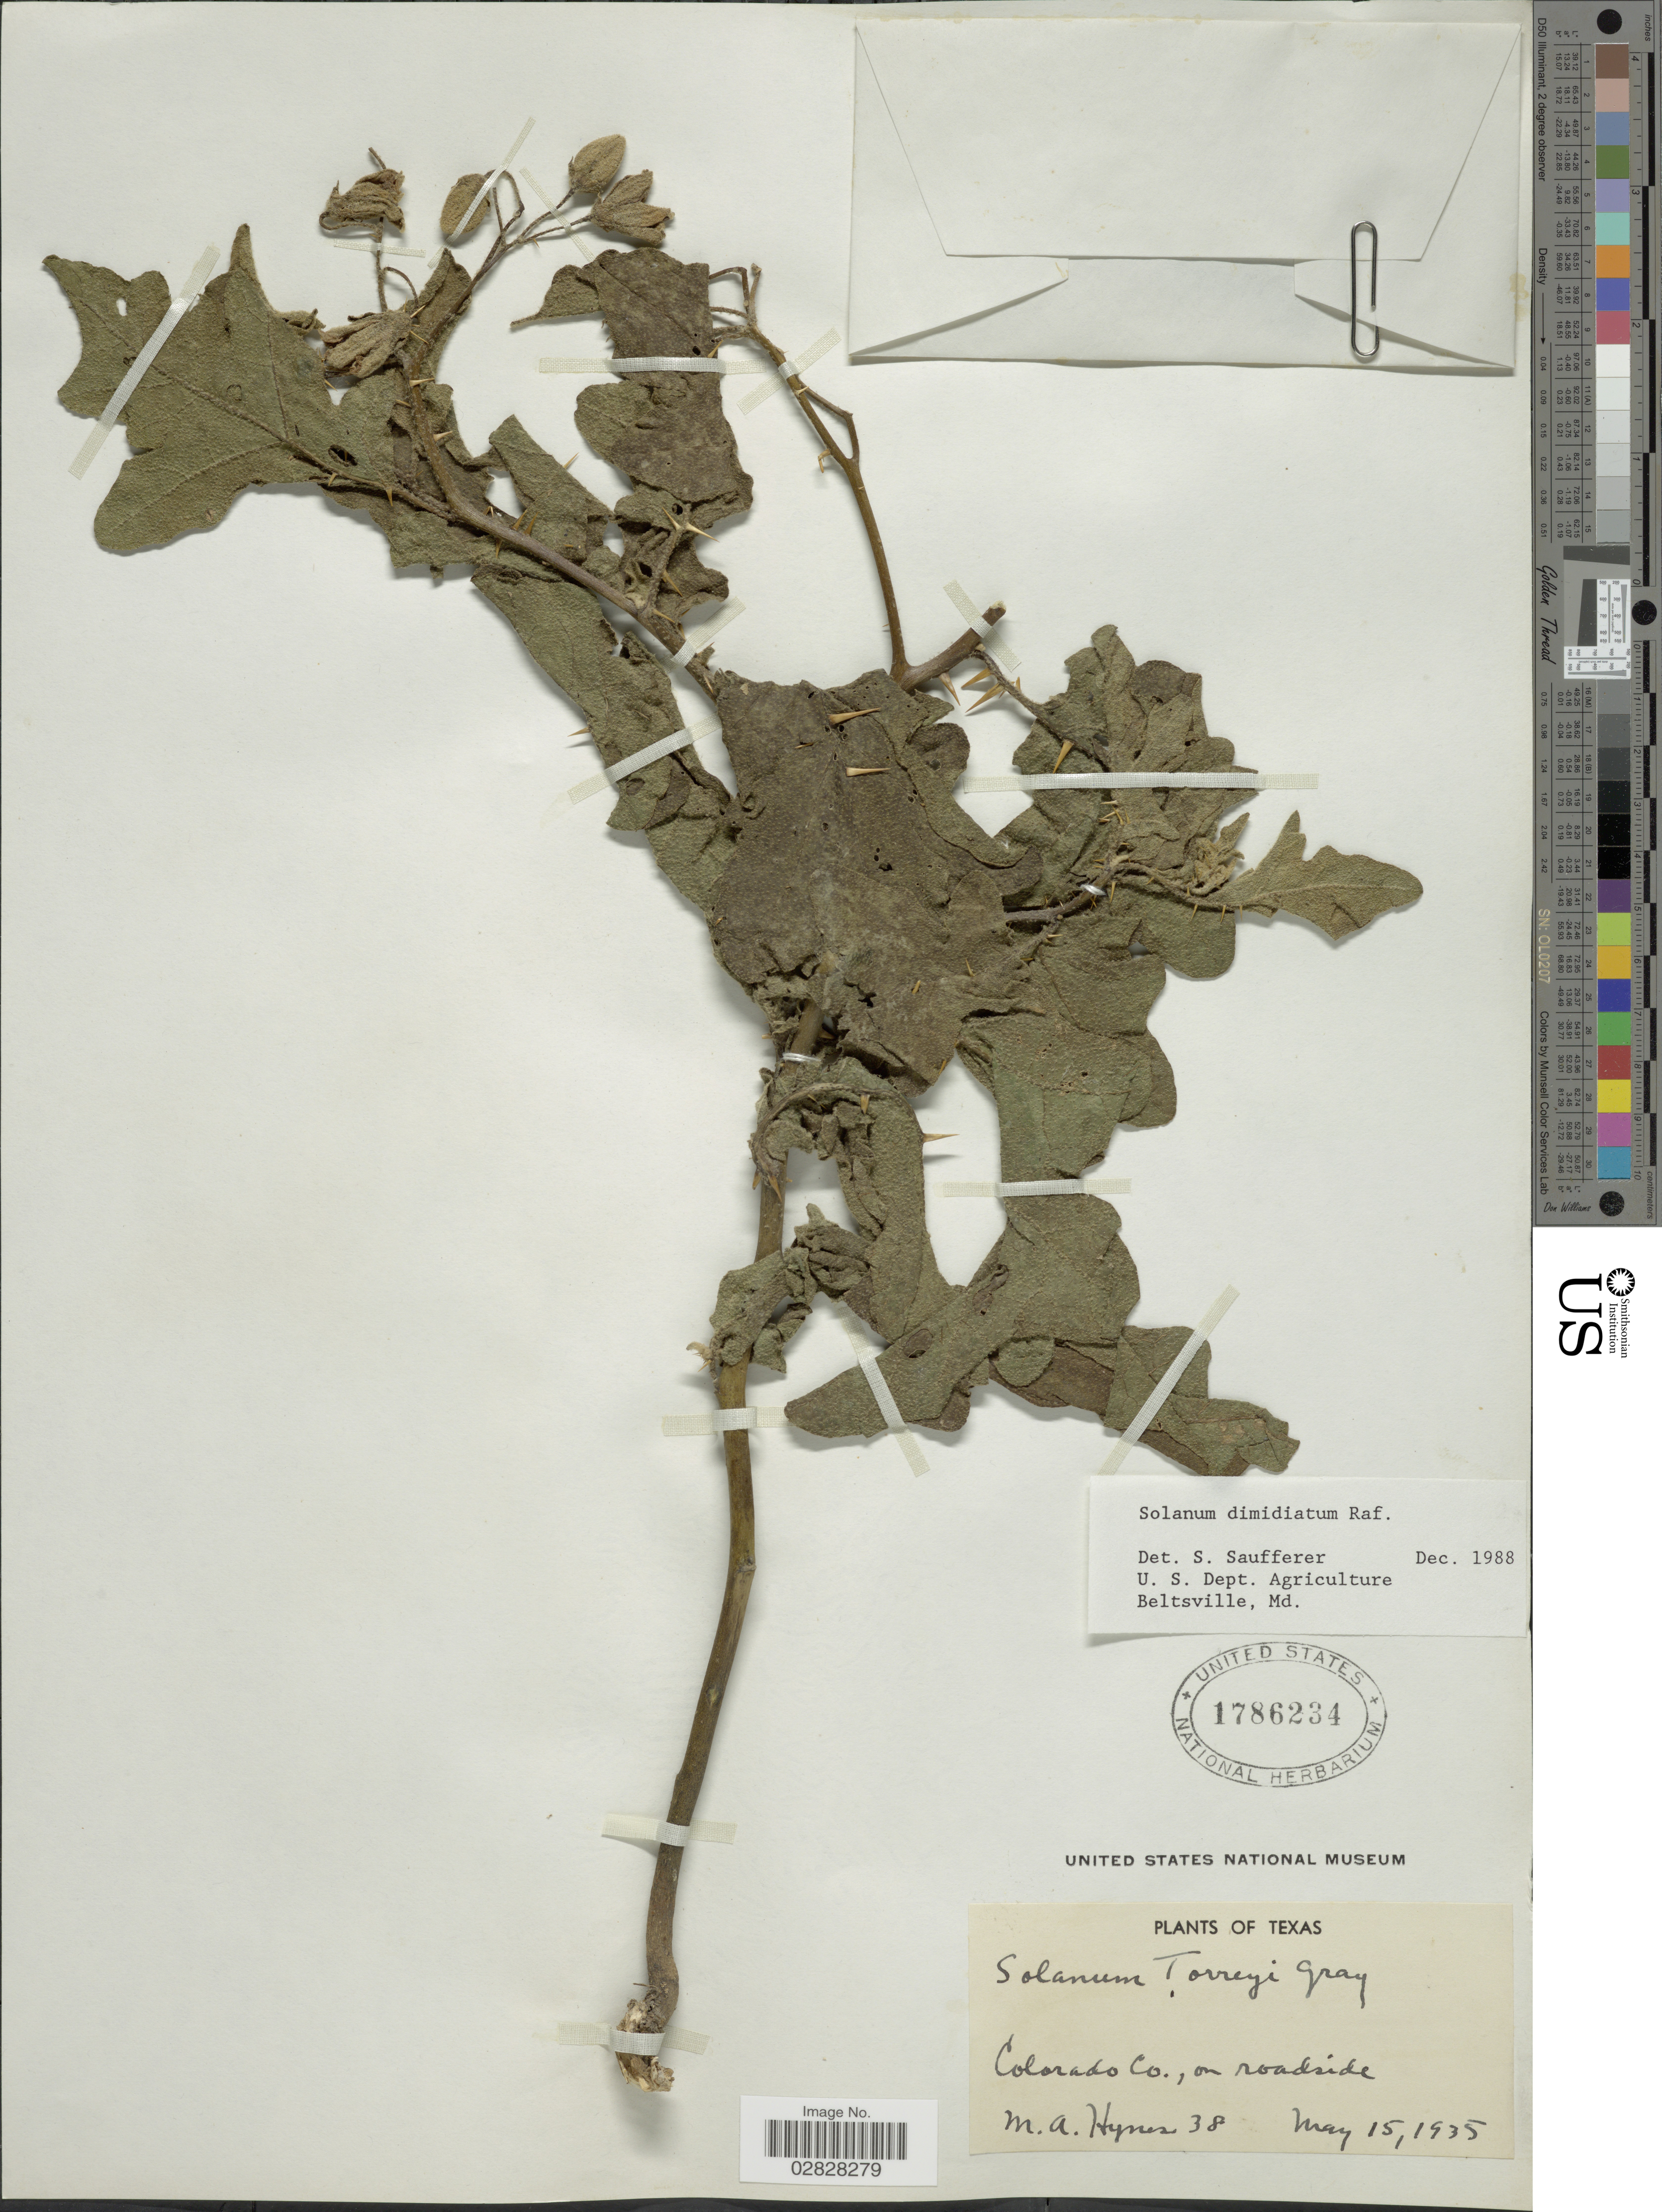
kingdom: Plantae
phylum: Tracheophyta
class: Magnoliopsida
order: Solanales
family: Solanaceae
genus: Solanum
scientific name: Solanum dimidiatum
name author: Raf.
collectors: M. Hynes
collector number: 38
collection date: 1935-05-15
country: United States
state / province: Texas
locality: Colorado Co., on roadside.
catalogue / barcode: US 1786234